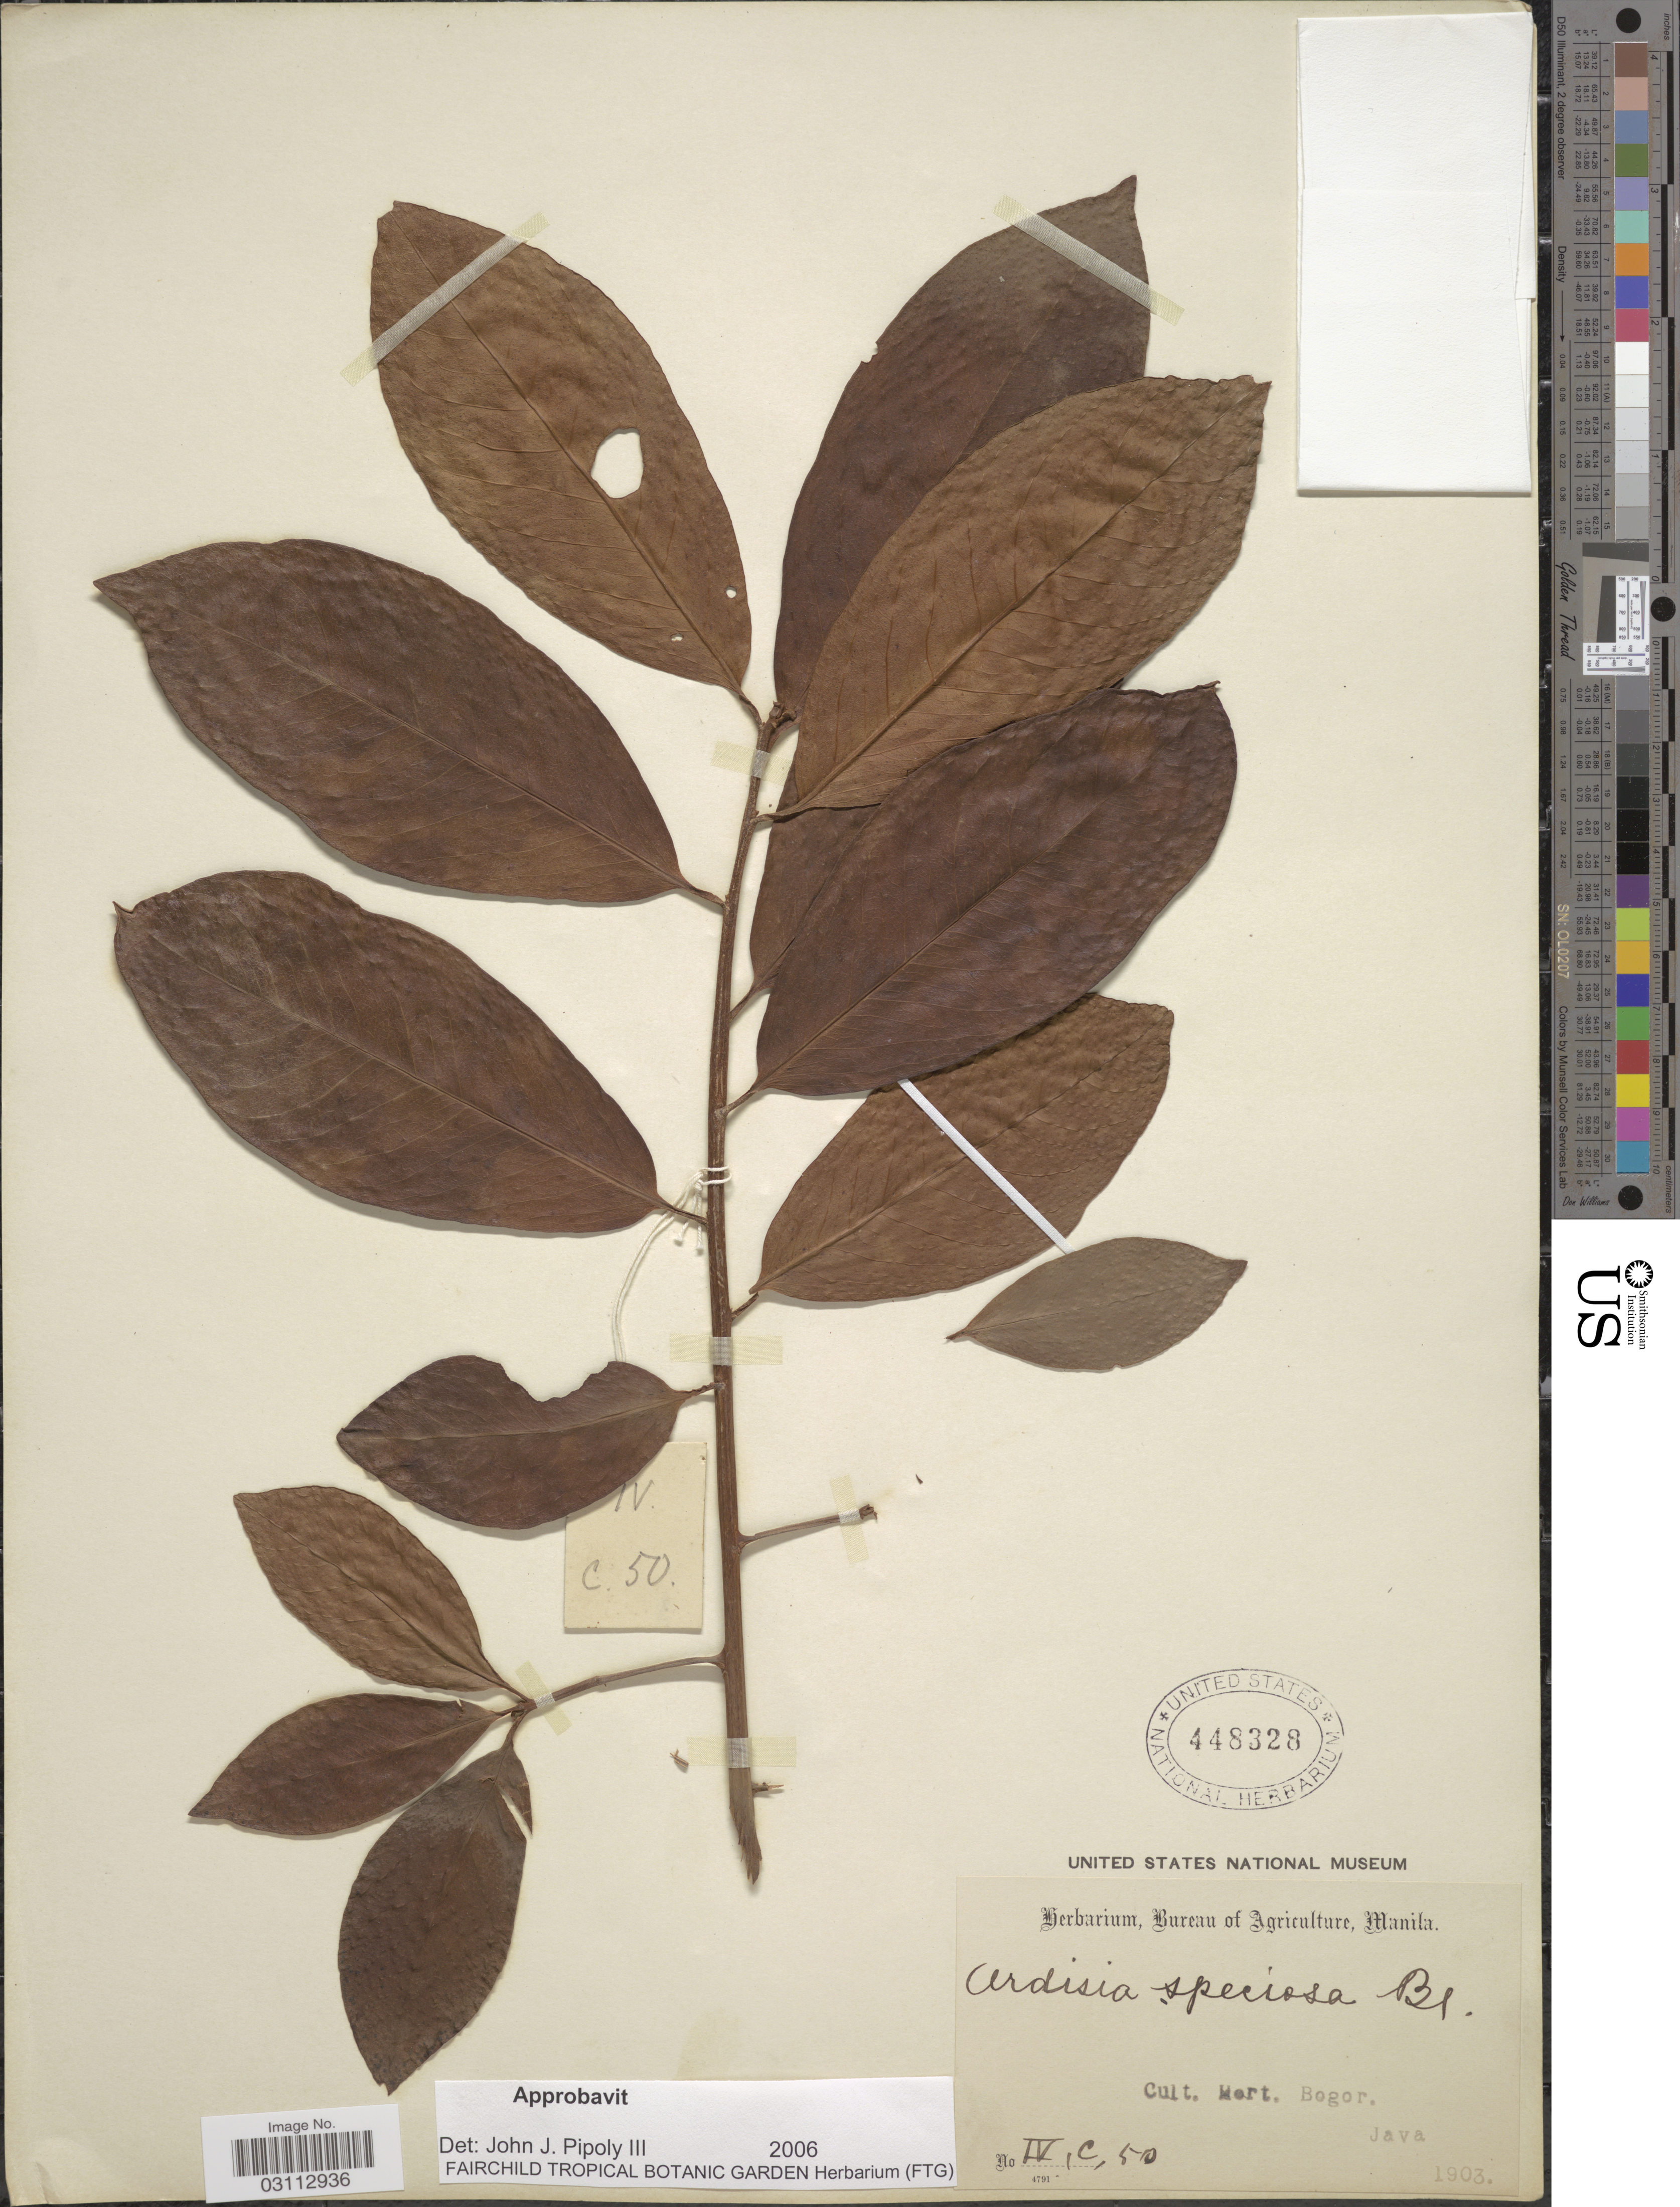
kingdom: Plantae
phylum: Tracheophyta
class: Magnoliopsida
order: Ericales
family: Primulaceae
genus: Ardisia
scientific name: Ardisia speciosa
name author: Blume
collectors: Ex herb. Bureau of Agriculture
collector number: IV,C,50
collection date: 1903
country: Indonesia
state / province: Java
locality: Hort. Bogor.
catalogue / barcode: US 448328